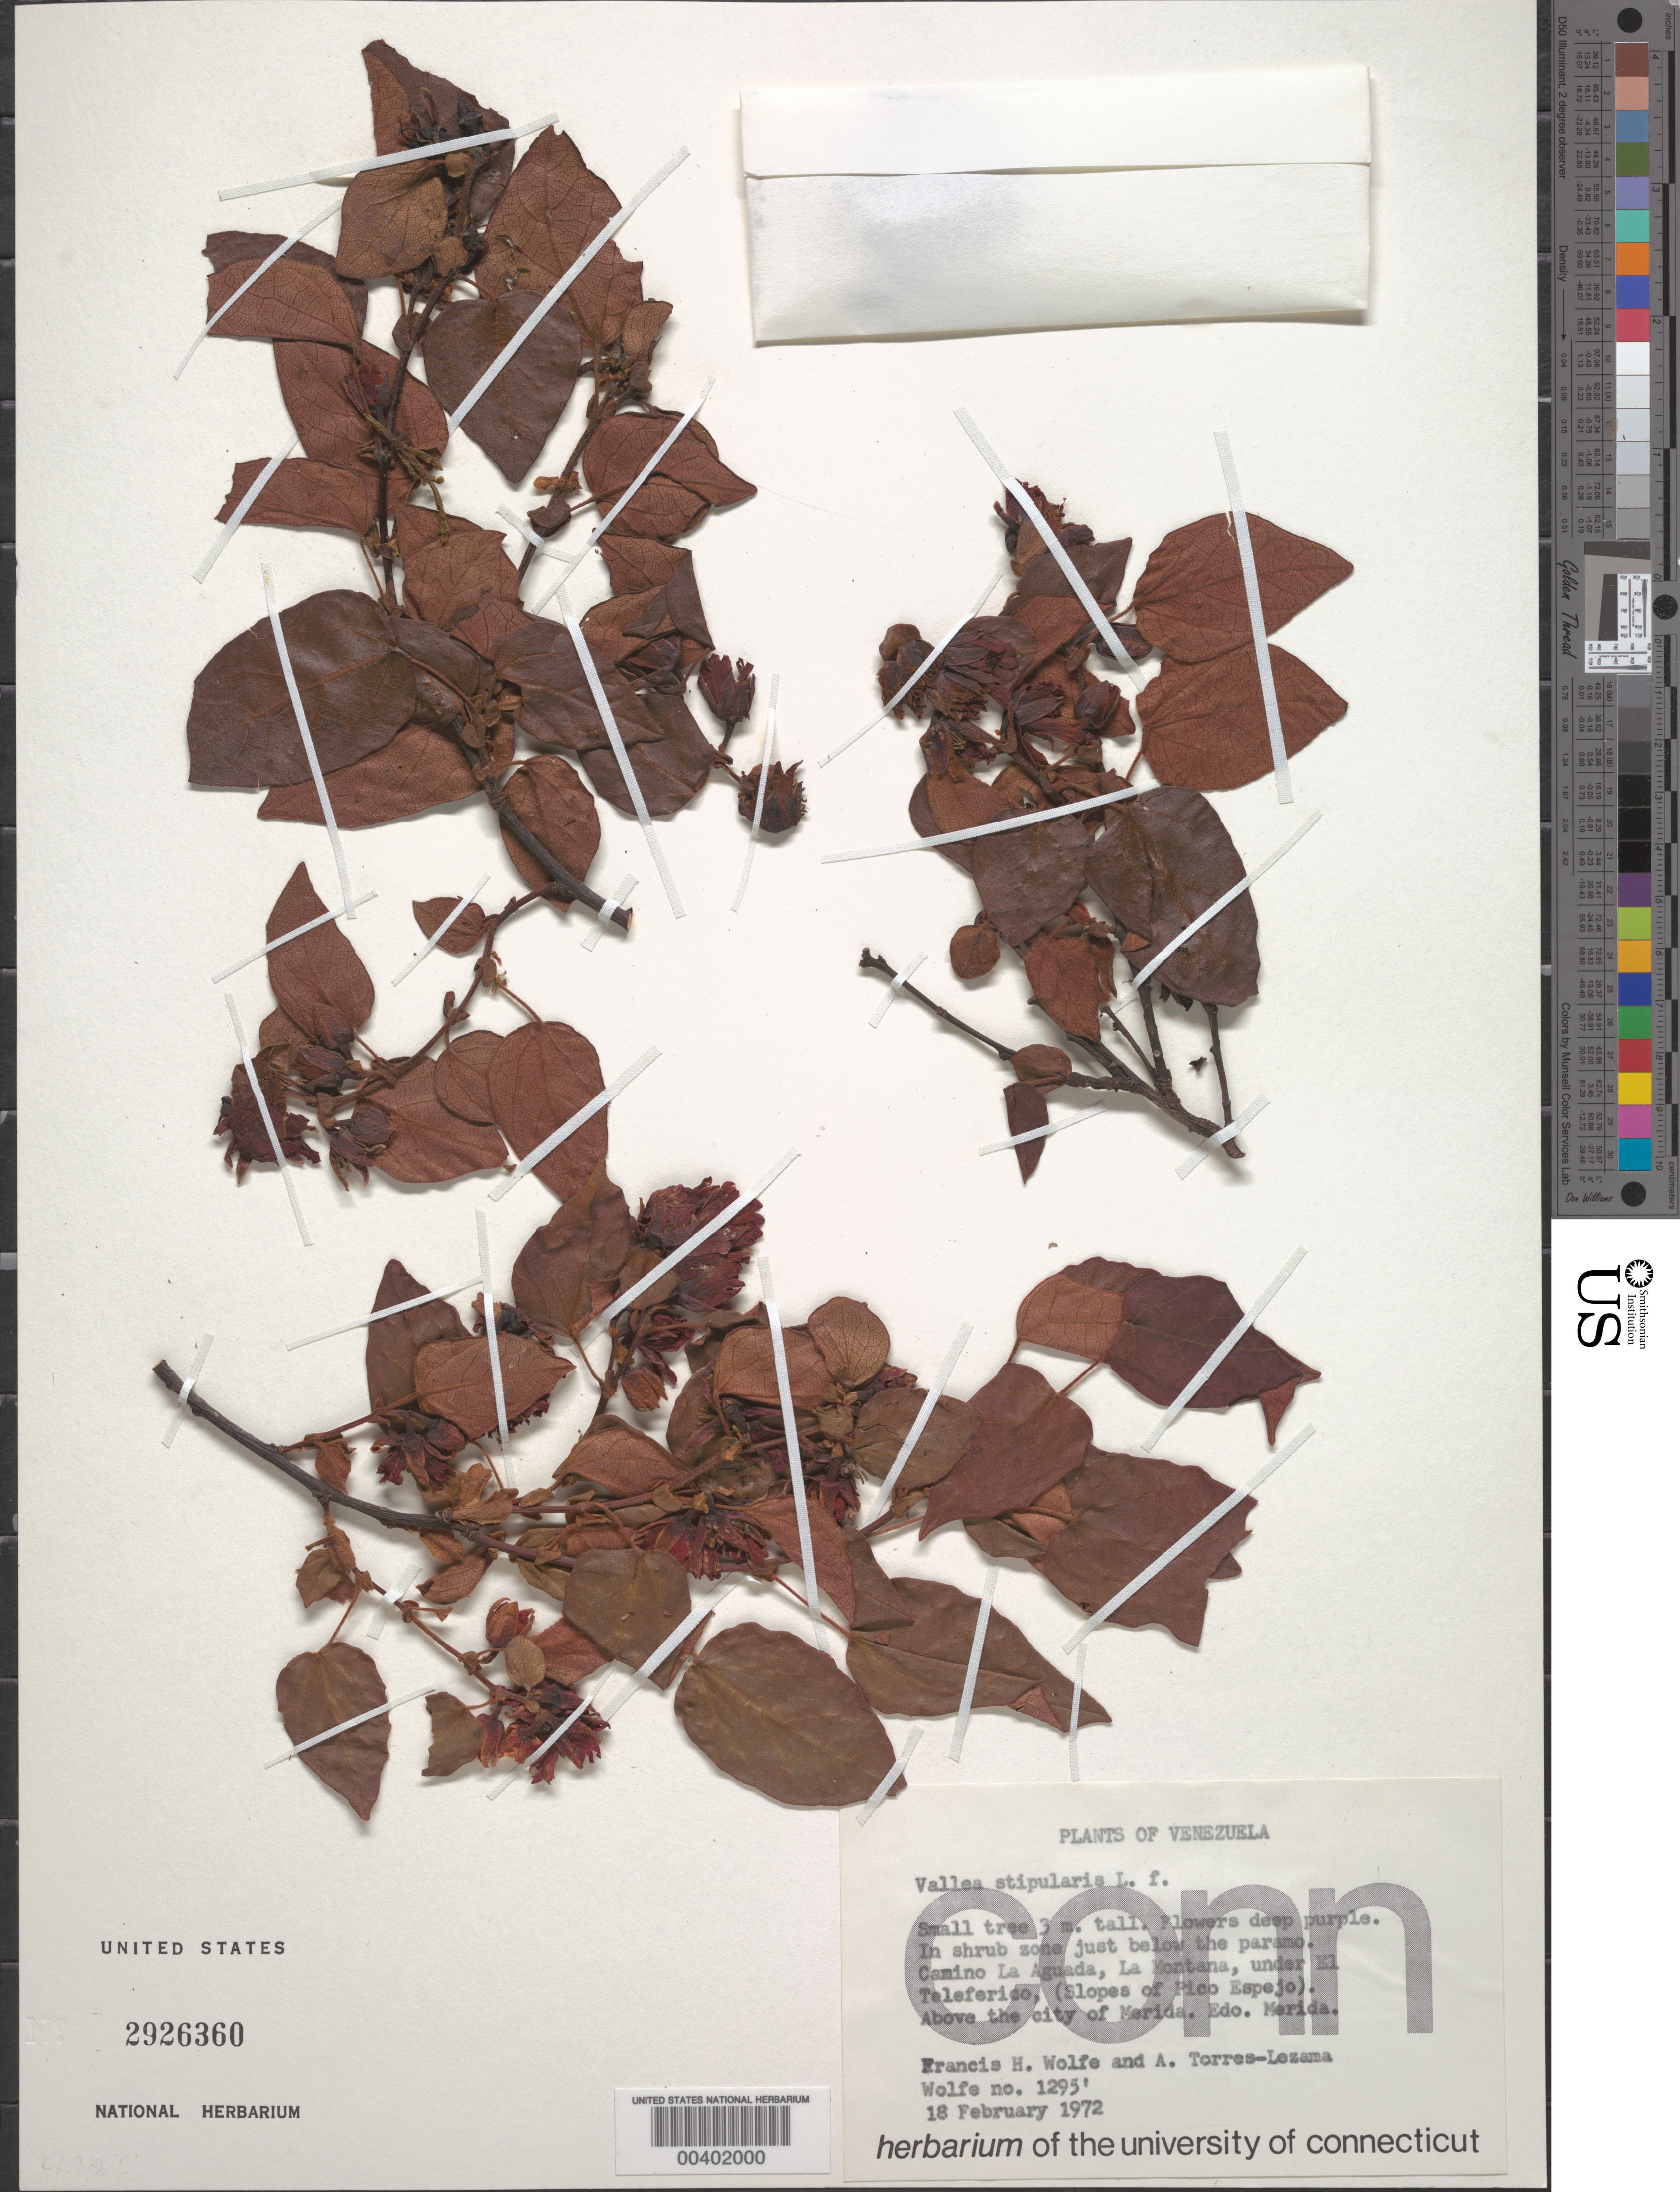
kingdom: Plantae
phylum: Tracheophyta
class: Magnoliopsida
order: Oxalidales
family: Elaeocarpaceae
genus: Vallea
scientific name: Vallea stipularis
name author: L. f.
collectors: F. Wolfe & A. Torres-Lazama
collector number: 1295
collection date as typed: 18 Feb 1972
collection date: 1972-02-18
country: Venezuela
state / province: Mérida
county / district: Libertador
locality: Camino La Aguada, La Montaña, under El Teleferico, (Slopes of Pico Espejo). Teleferico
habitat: In shrub zone just below the páramo.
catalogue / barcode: US 2926360